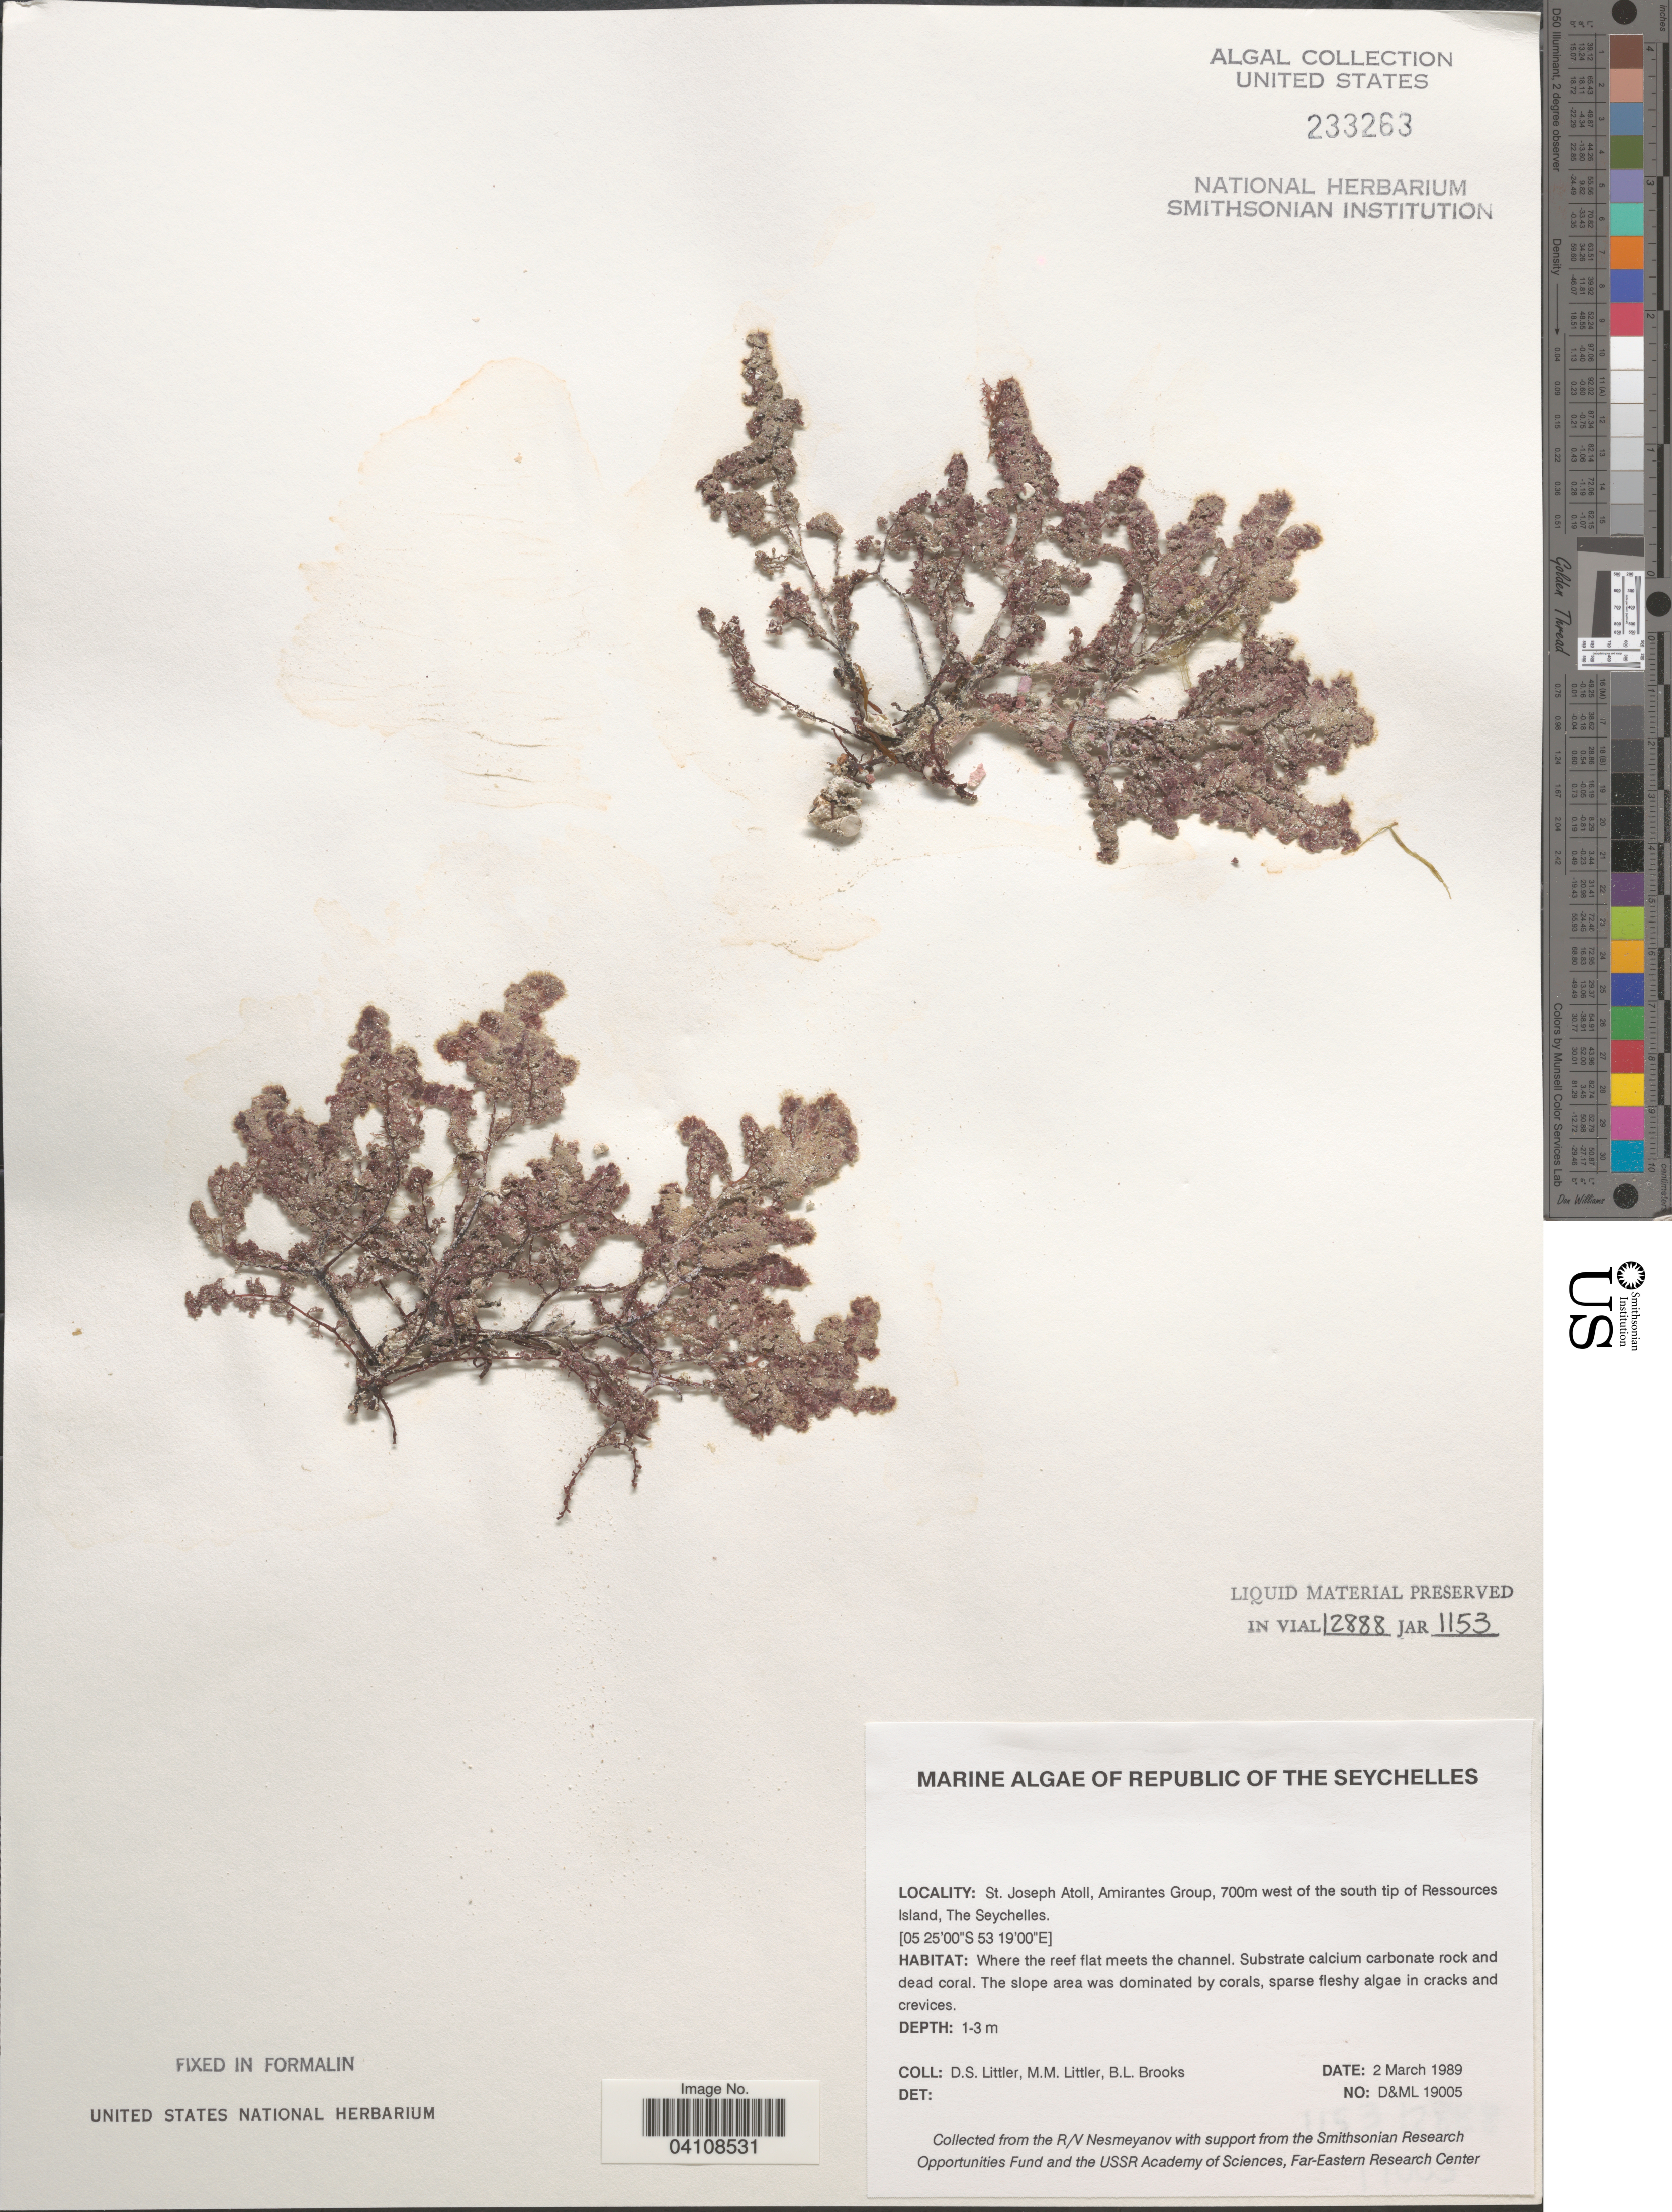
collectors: D. S. Littler & B. Brooks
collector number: D&ML19005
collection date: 1989-03-02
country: Seychelles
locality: Republic of The Seychelles. St. Joseph Atoll, Amirantes Group, 700m west of the south tip of Ressources Island. Where the reef flat meets the channel.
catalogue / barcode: US 233263